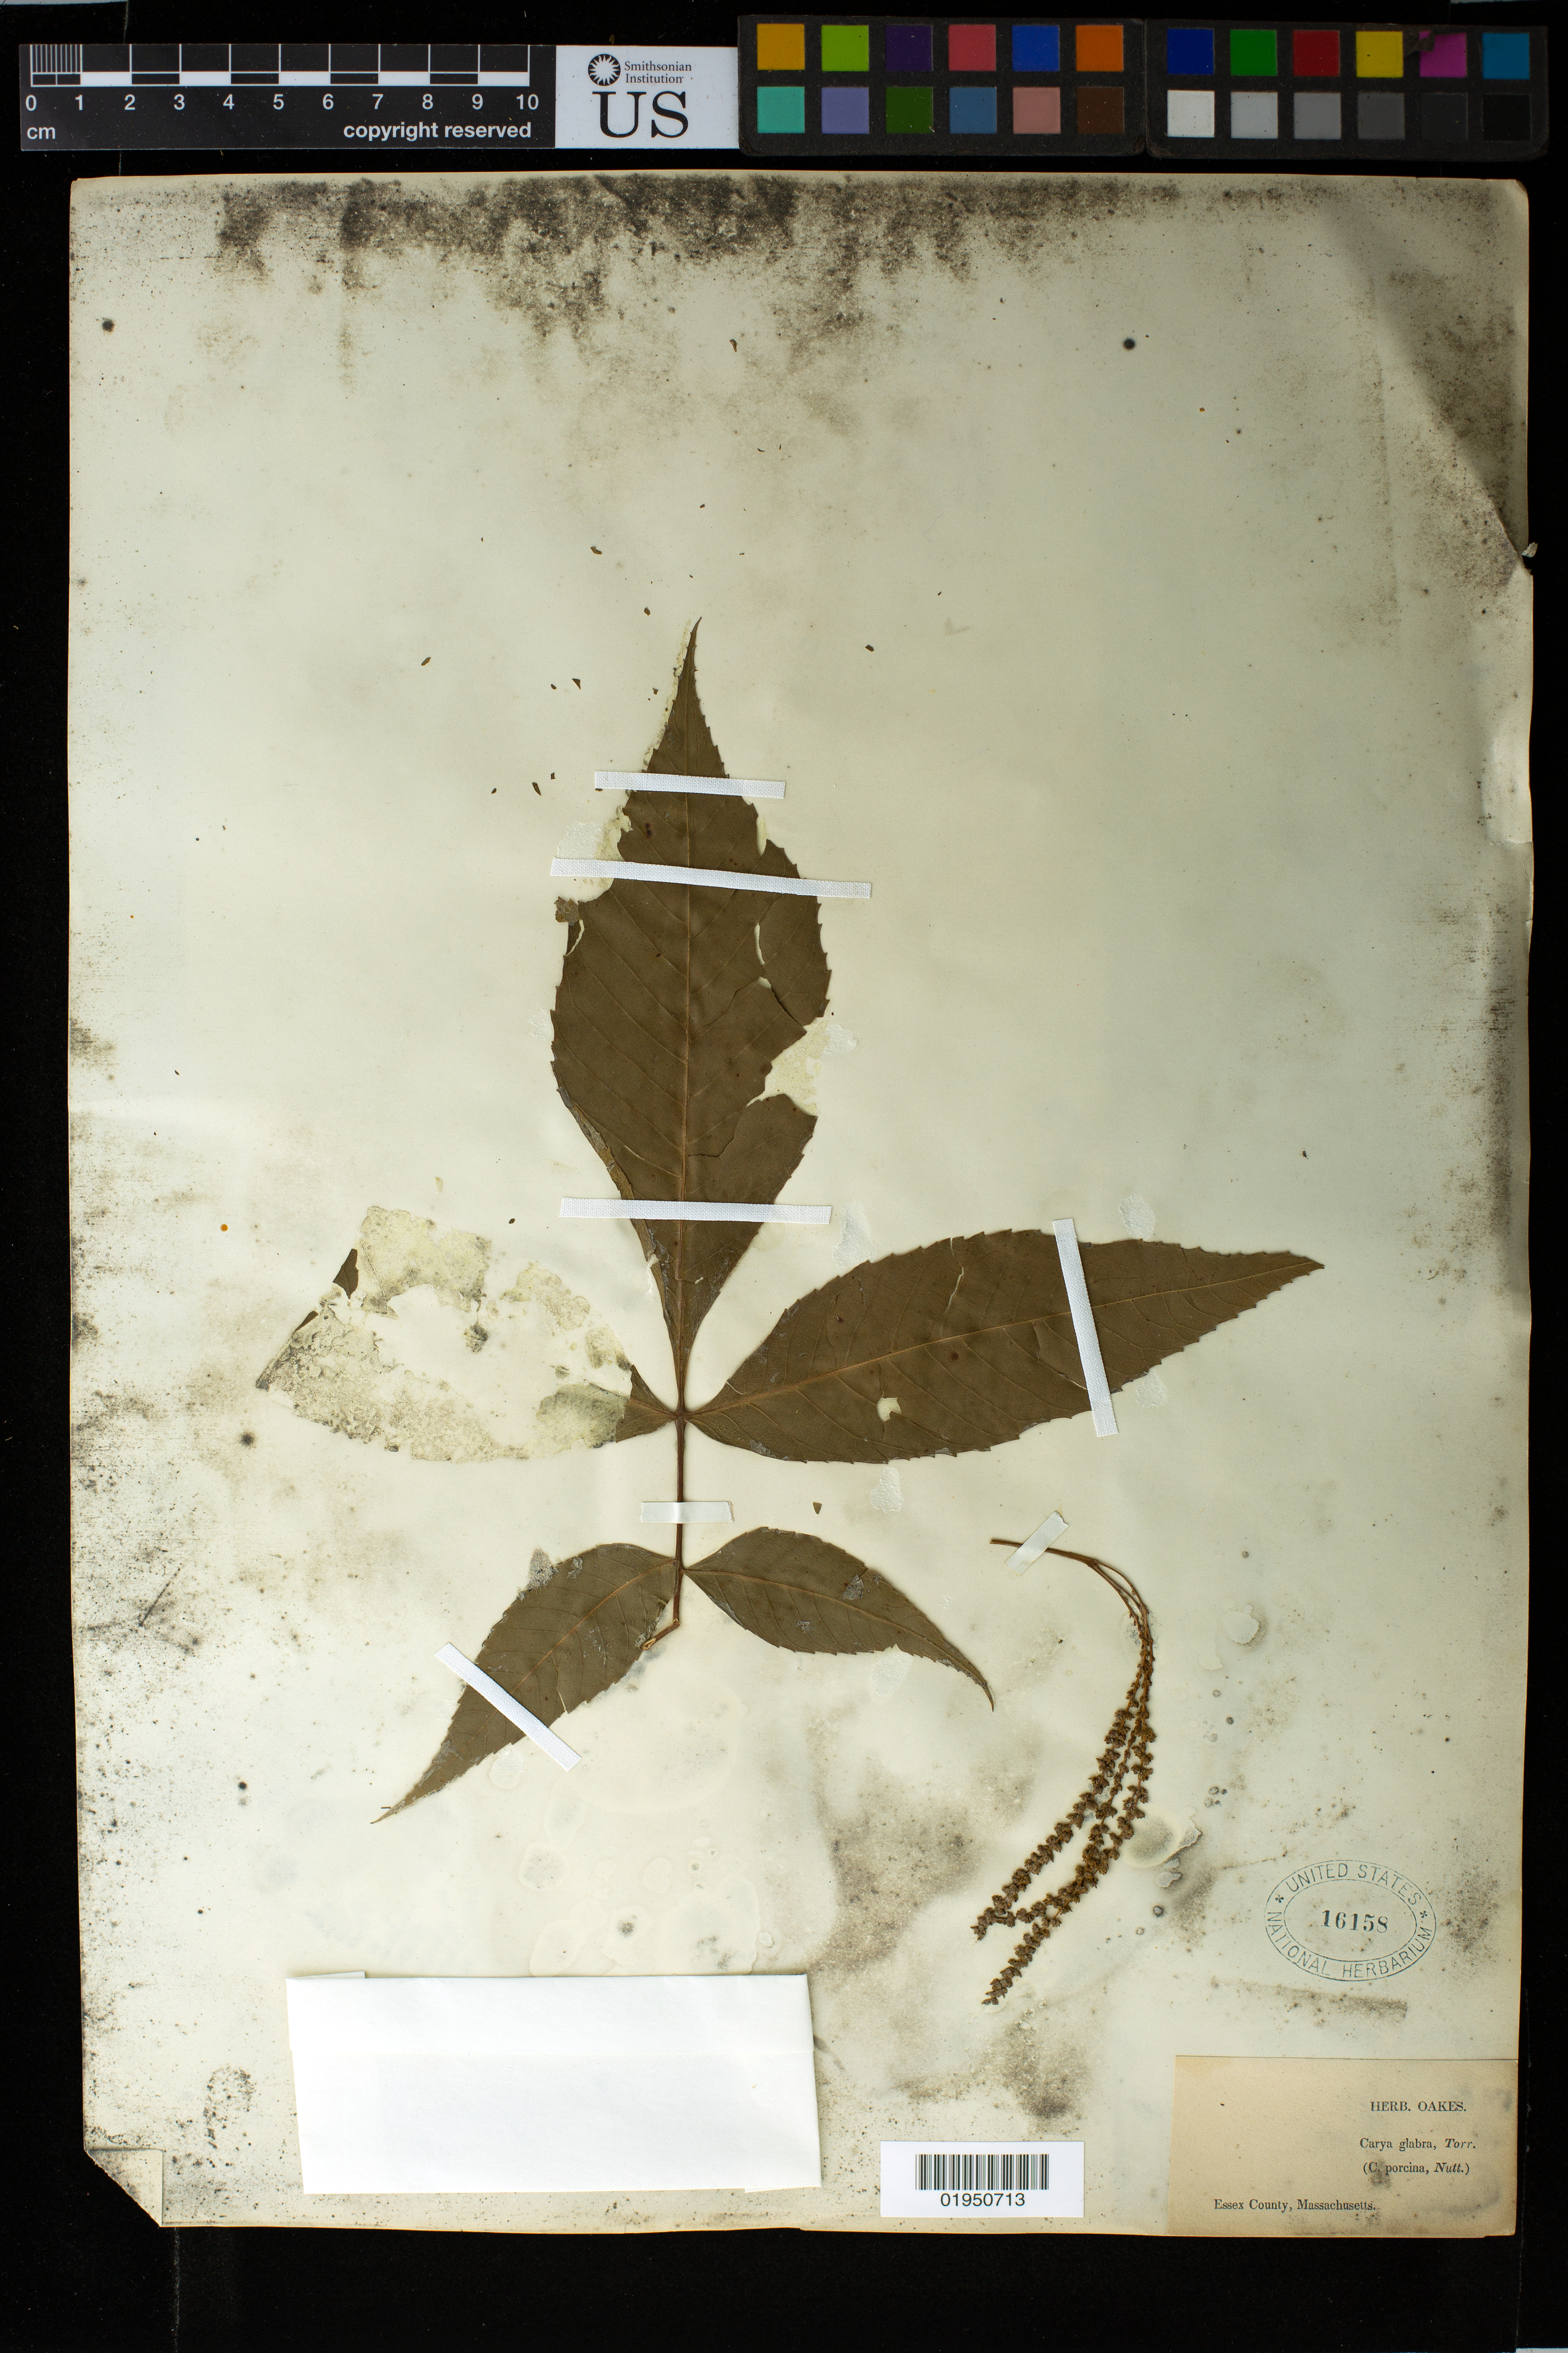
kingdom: Plantae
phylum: Tracheophyta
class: Magnoliopsida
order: Fagales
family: Juglandaceae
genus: Carya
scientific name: Carya glabra var. glabra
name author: (Mill.) Sweet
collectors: ex herb. Oakes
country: United States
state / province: Massachusetts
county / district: Essex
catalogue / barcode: US 16158